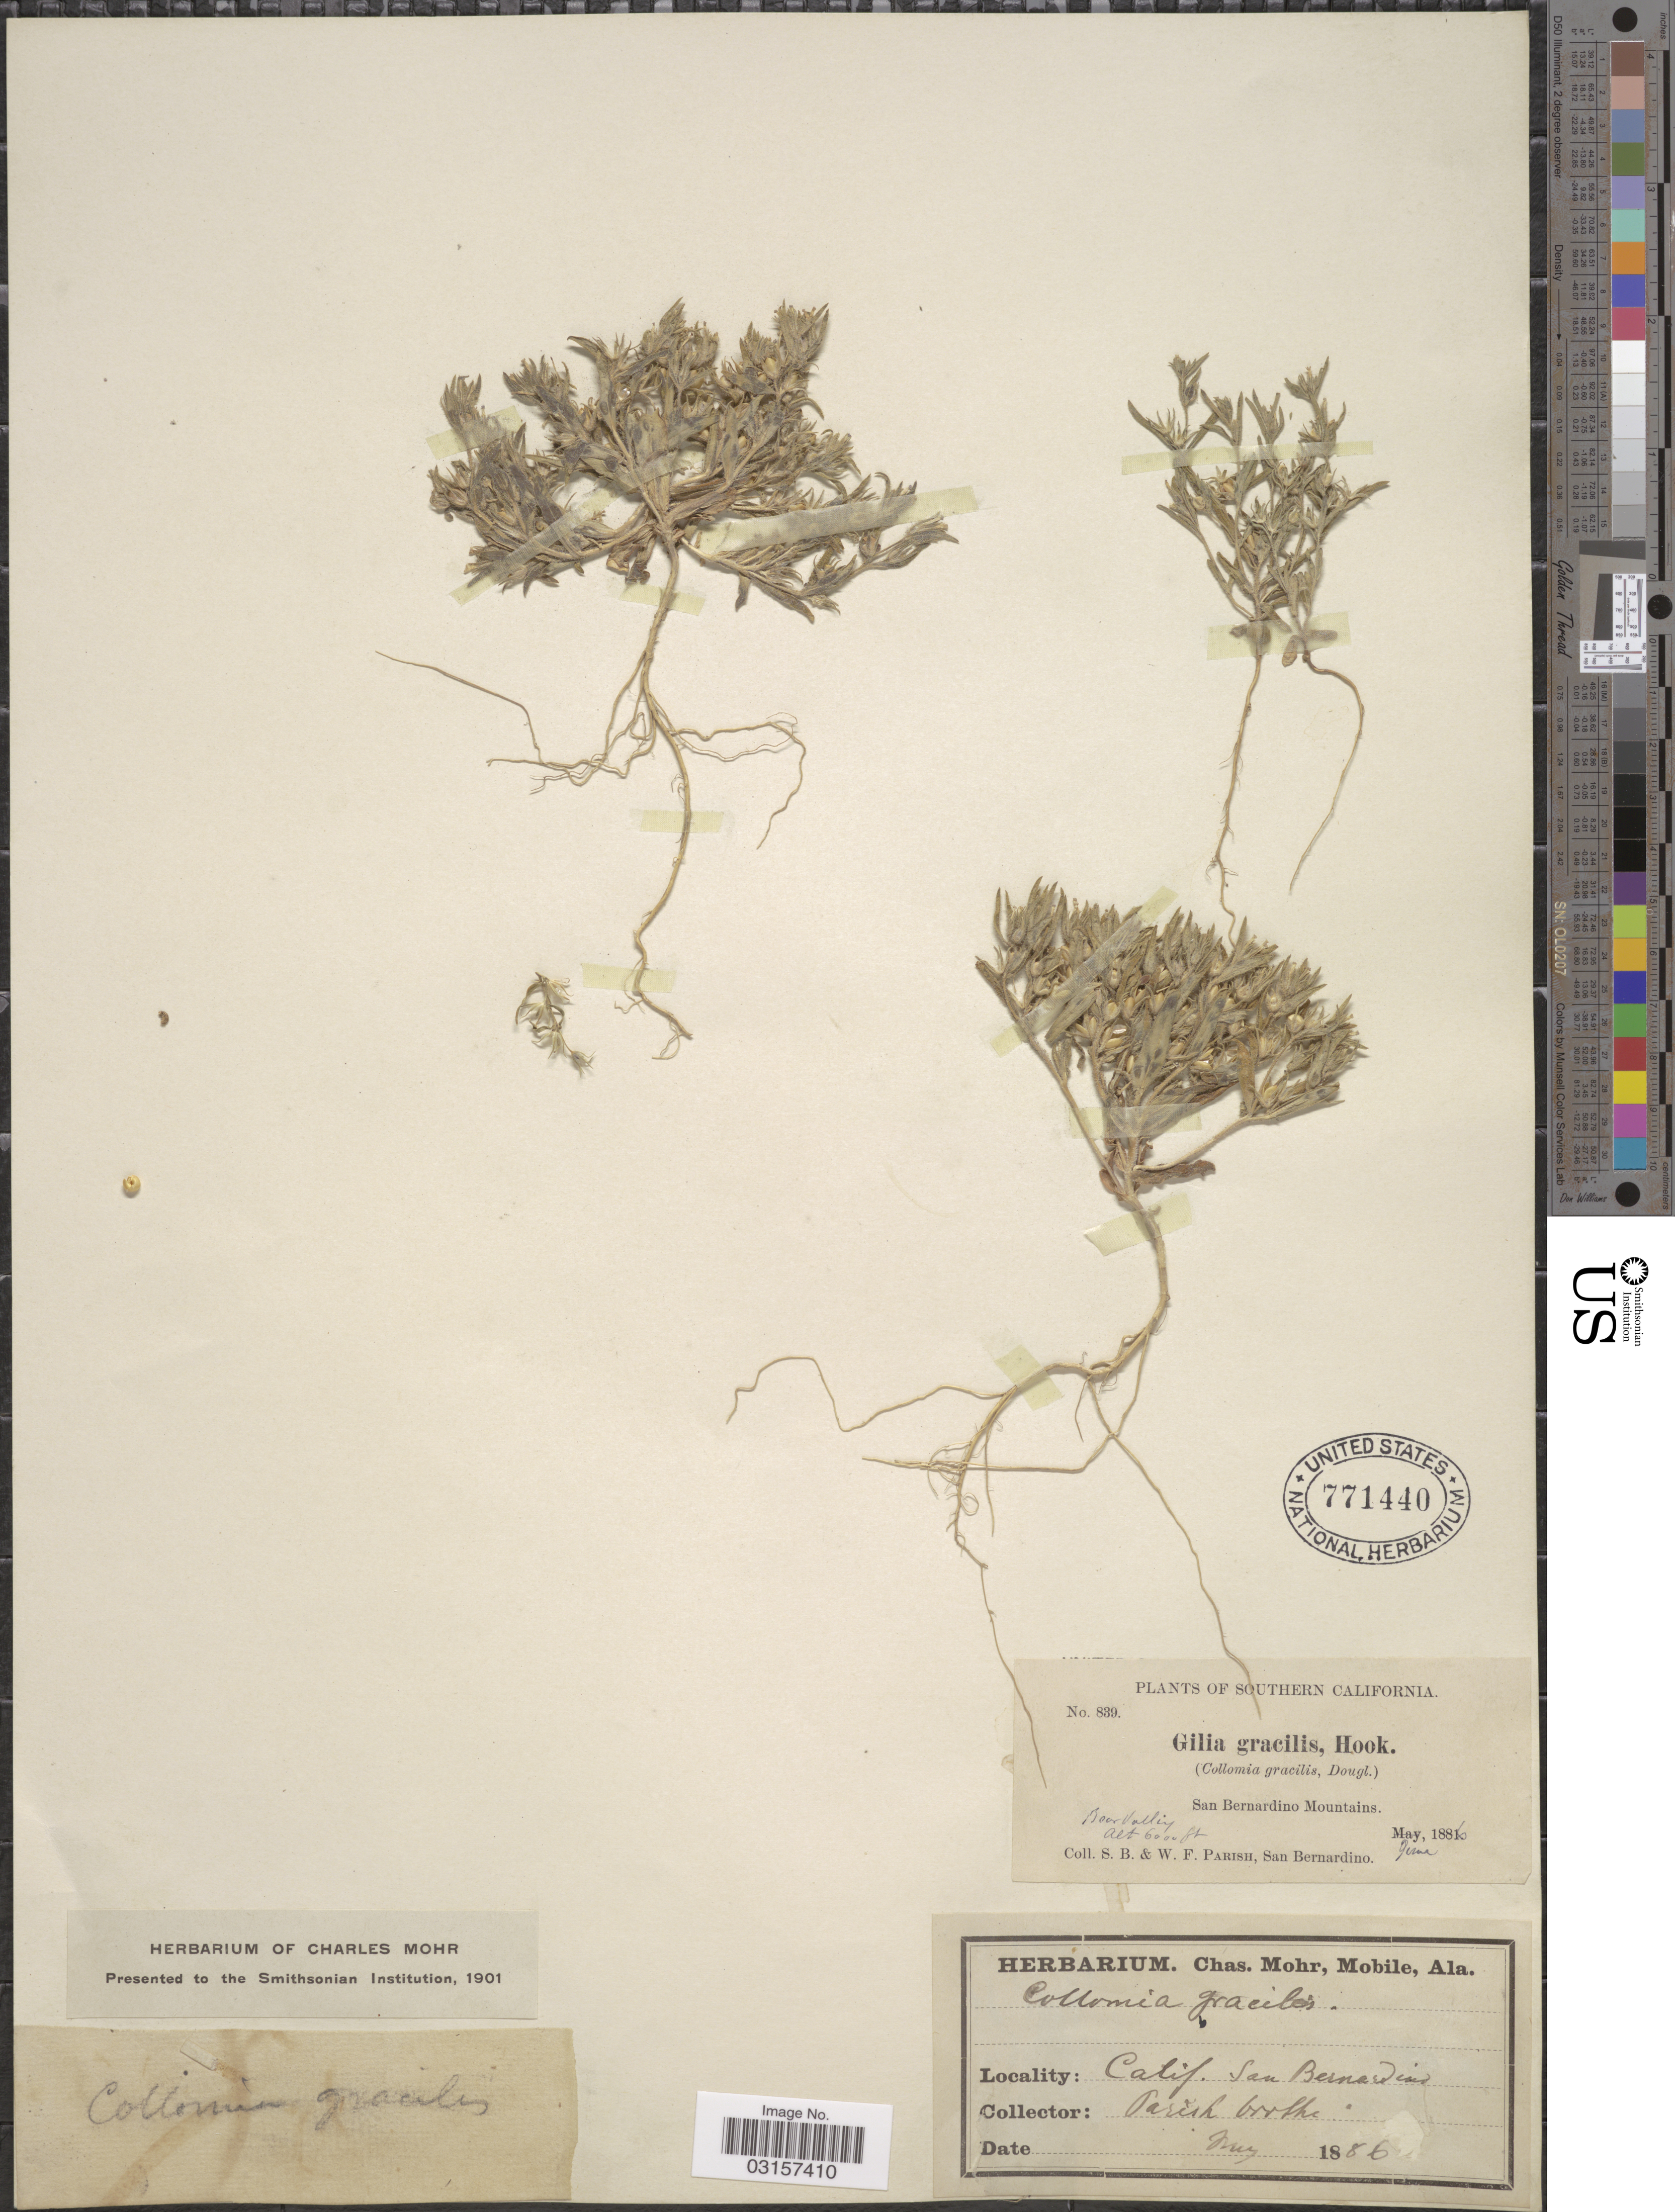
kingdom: Plantae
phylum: Tracheophyta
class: Magnoliopsida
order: Ericales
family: Polemoniaceae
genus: Microsteris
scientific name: Microsteris gracilis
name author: (Hook.) Greene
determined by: (US) Smithsonian Institution - National Museum of Natural History - Department of Botany (UNITED STATES)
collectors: S. B. Parish & W. F. Parish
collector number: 839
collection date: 1886-05/1886-06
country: United States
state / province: California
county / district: San Bernardino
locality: Southern California, San Bernardino Mountains. Bear Valley.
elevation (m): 1829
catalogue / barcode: US 771440